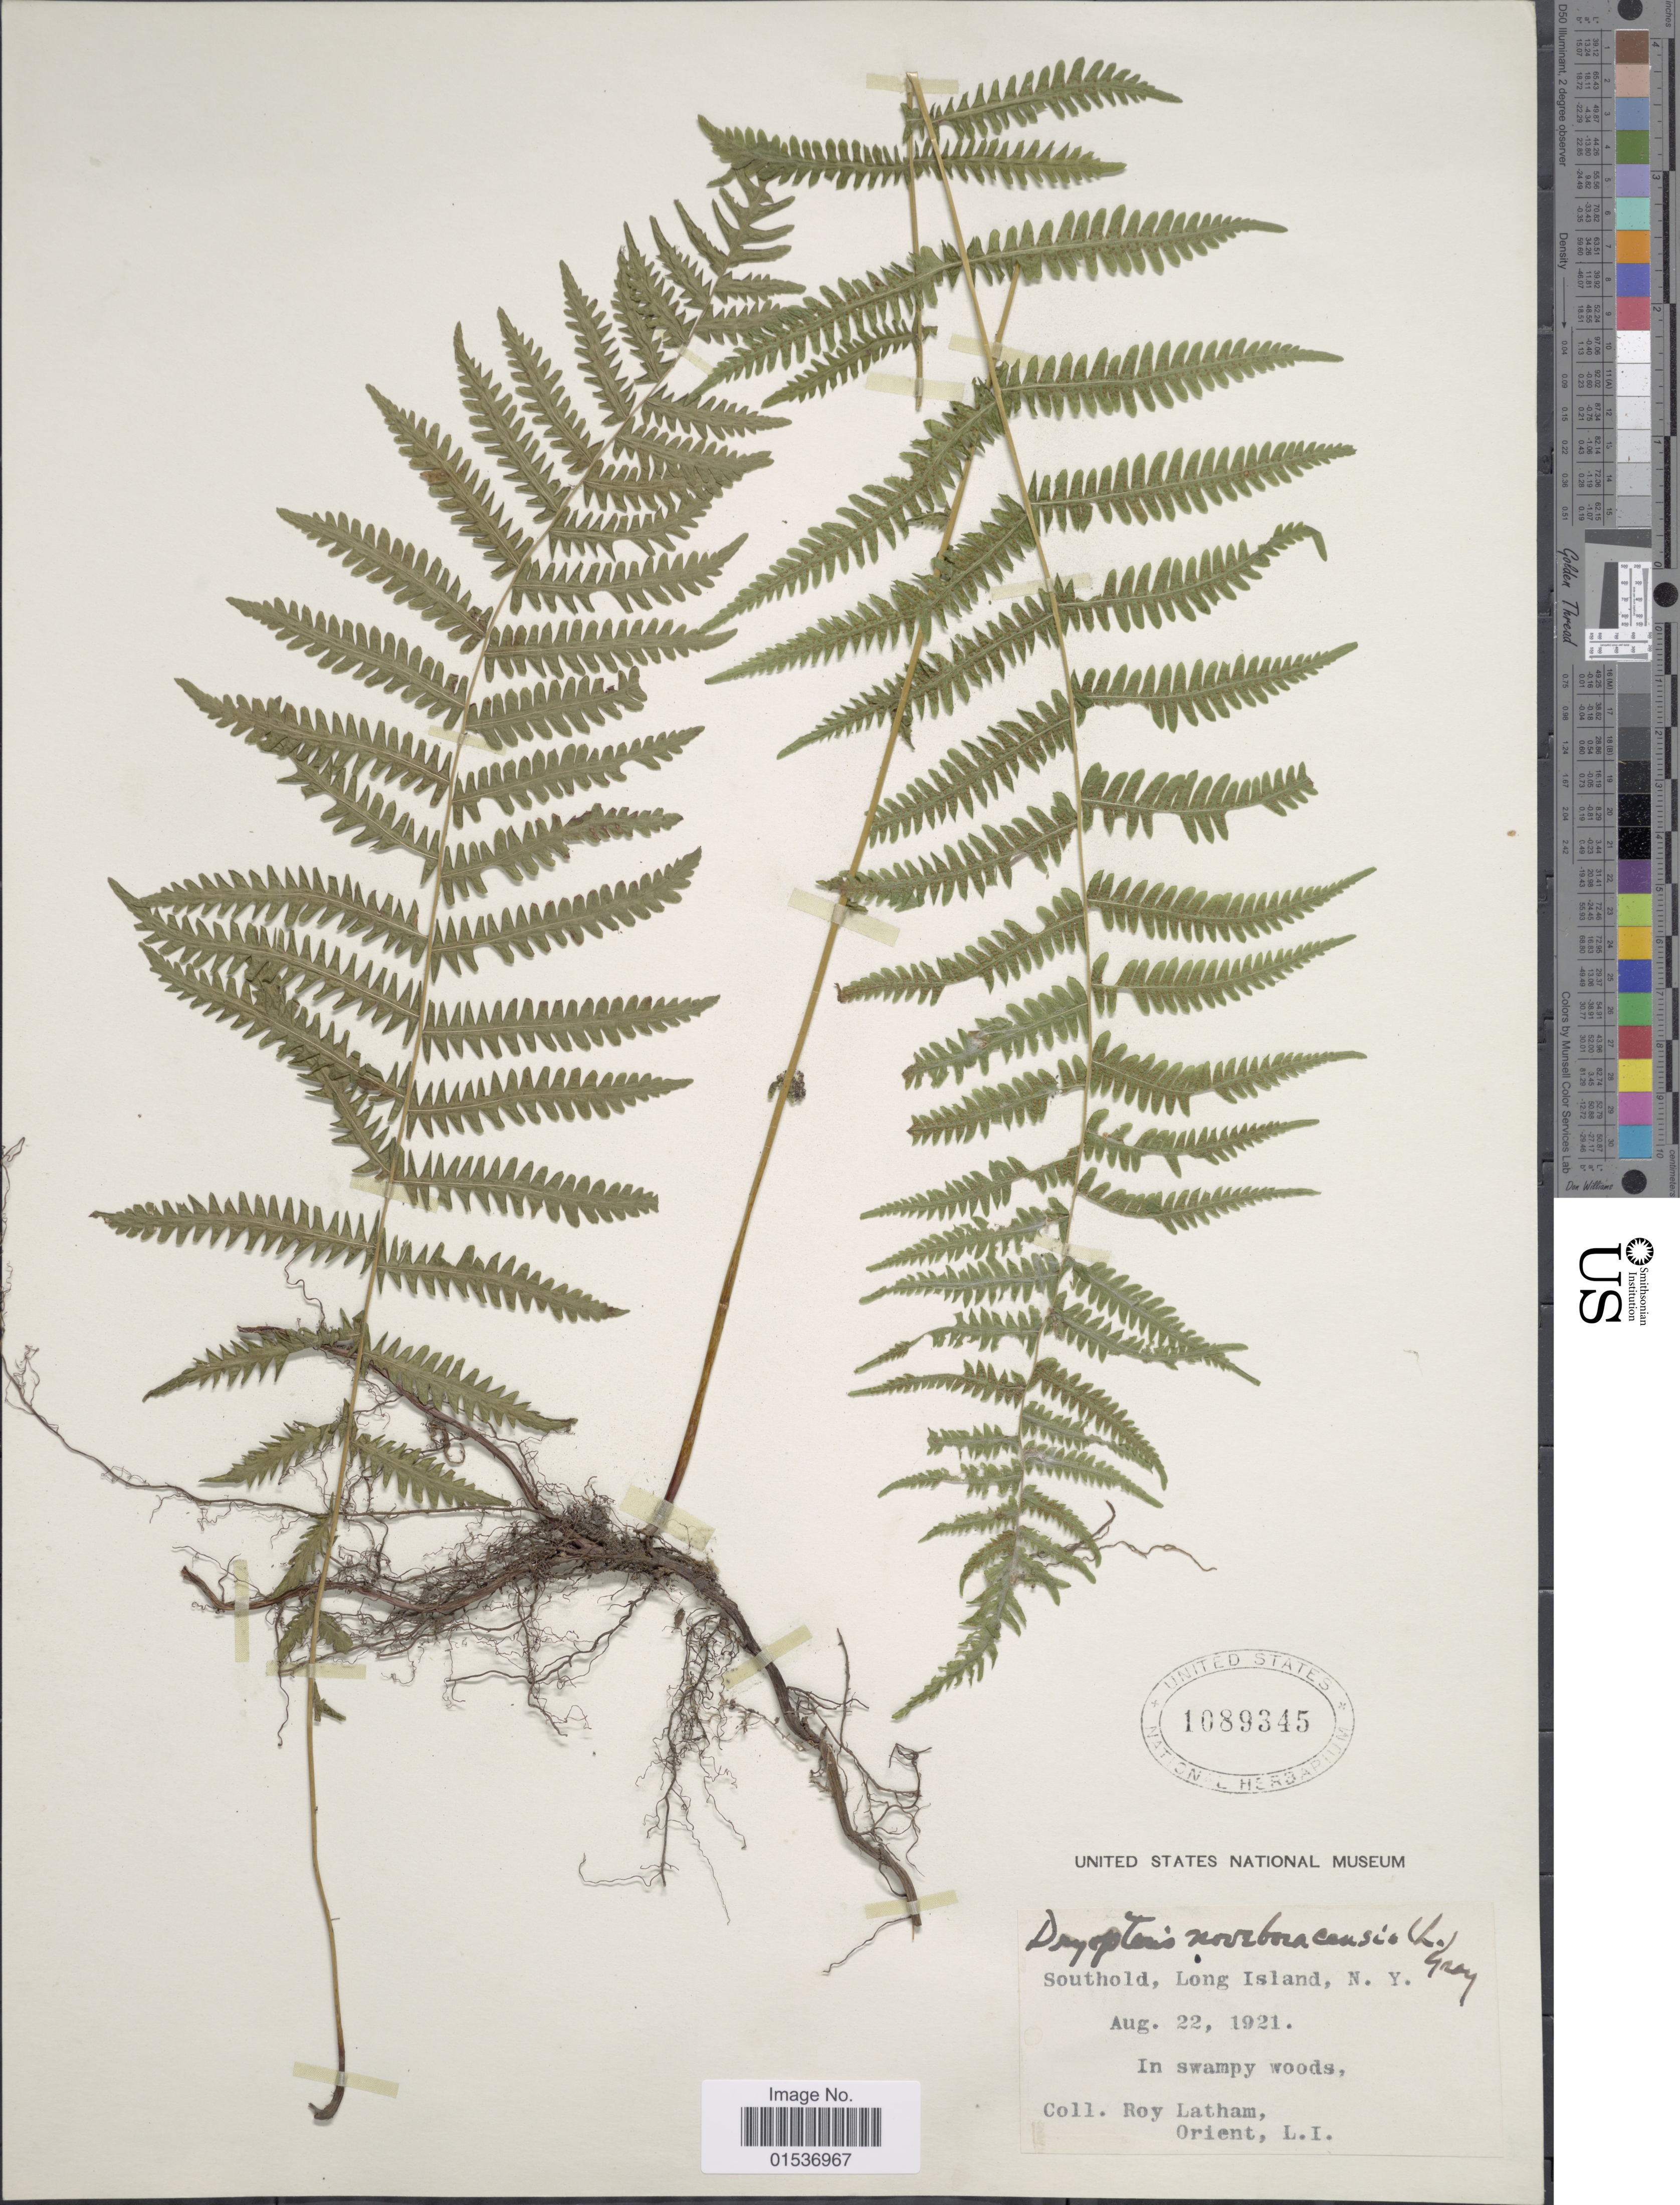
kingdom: Plantae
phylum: Tracheophyta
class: Polypodiopsida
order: Polypodiales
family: Thelypteridaceae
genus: Thelypteris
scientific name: Thelypteris palustris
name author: (Salisb.) Schott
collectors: R. Latham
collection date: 1921-08-22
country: United States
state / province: New York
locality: Southold, Long Island, N.Y, In swampy woods.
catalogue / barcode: US 1089345